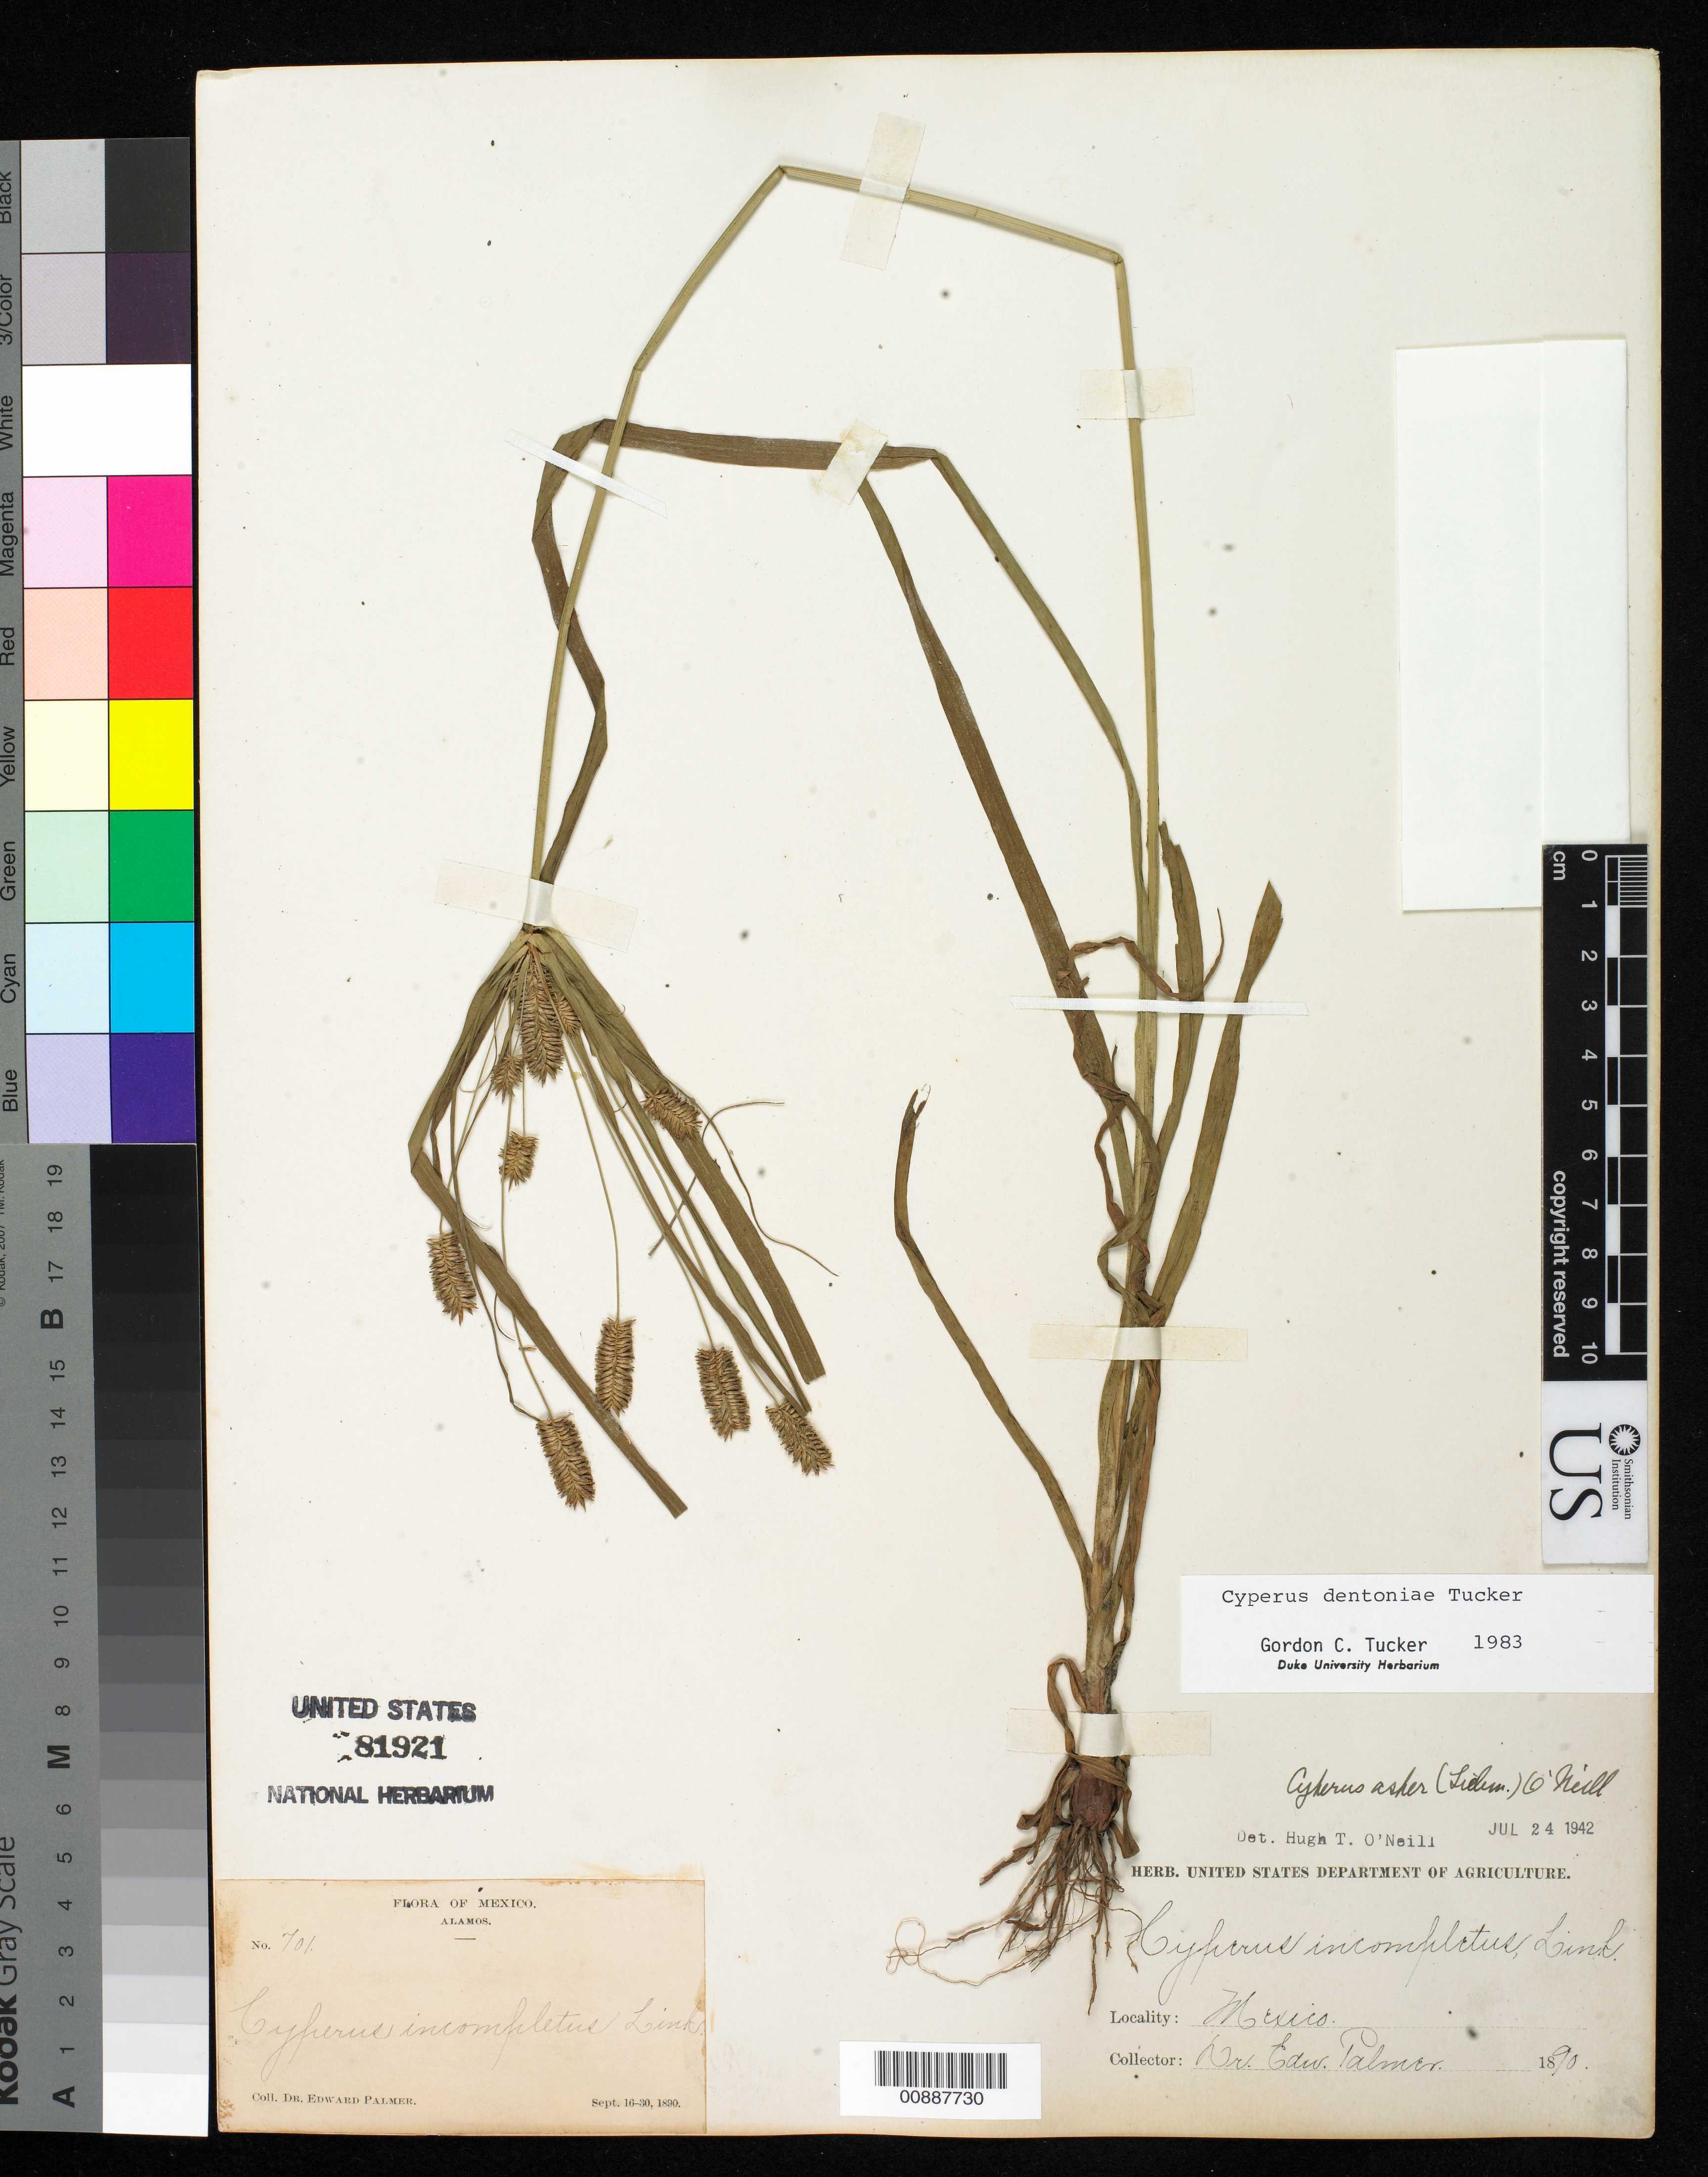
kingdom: Plantae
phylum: Tracheophyta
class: Liliopsida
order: Poales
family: Cyperaceae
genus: Cyperus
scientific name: Cyperus dentoniae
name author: G.C. Tucker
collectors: E. Palmer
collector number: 701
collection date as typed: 16 Sep 1890 to 30 Sep 1890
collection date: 1890-09-16/1890-09-30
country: Mexico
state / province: Sonora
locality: Alamos, Sonora.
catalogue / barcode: US 81921